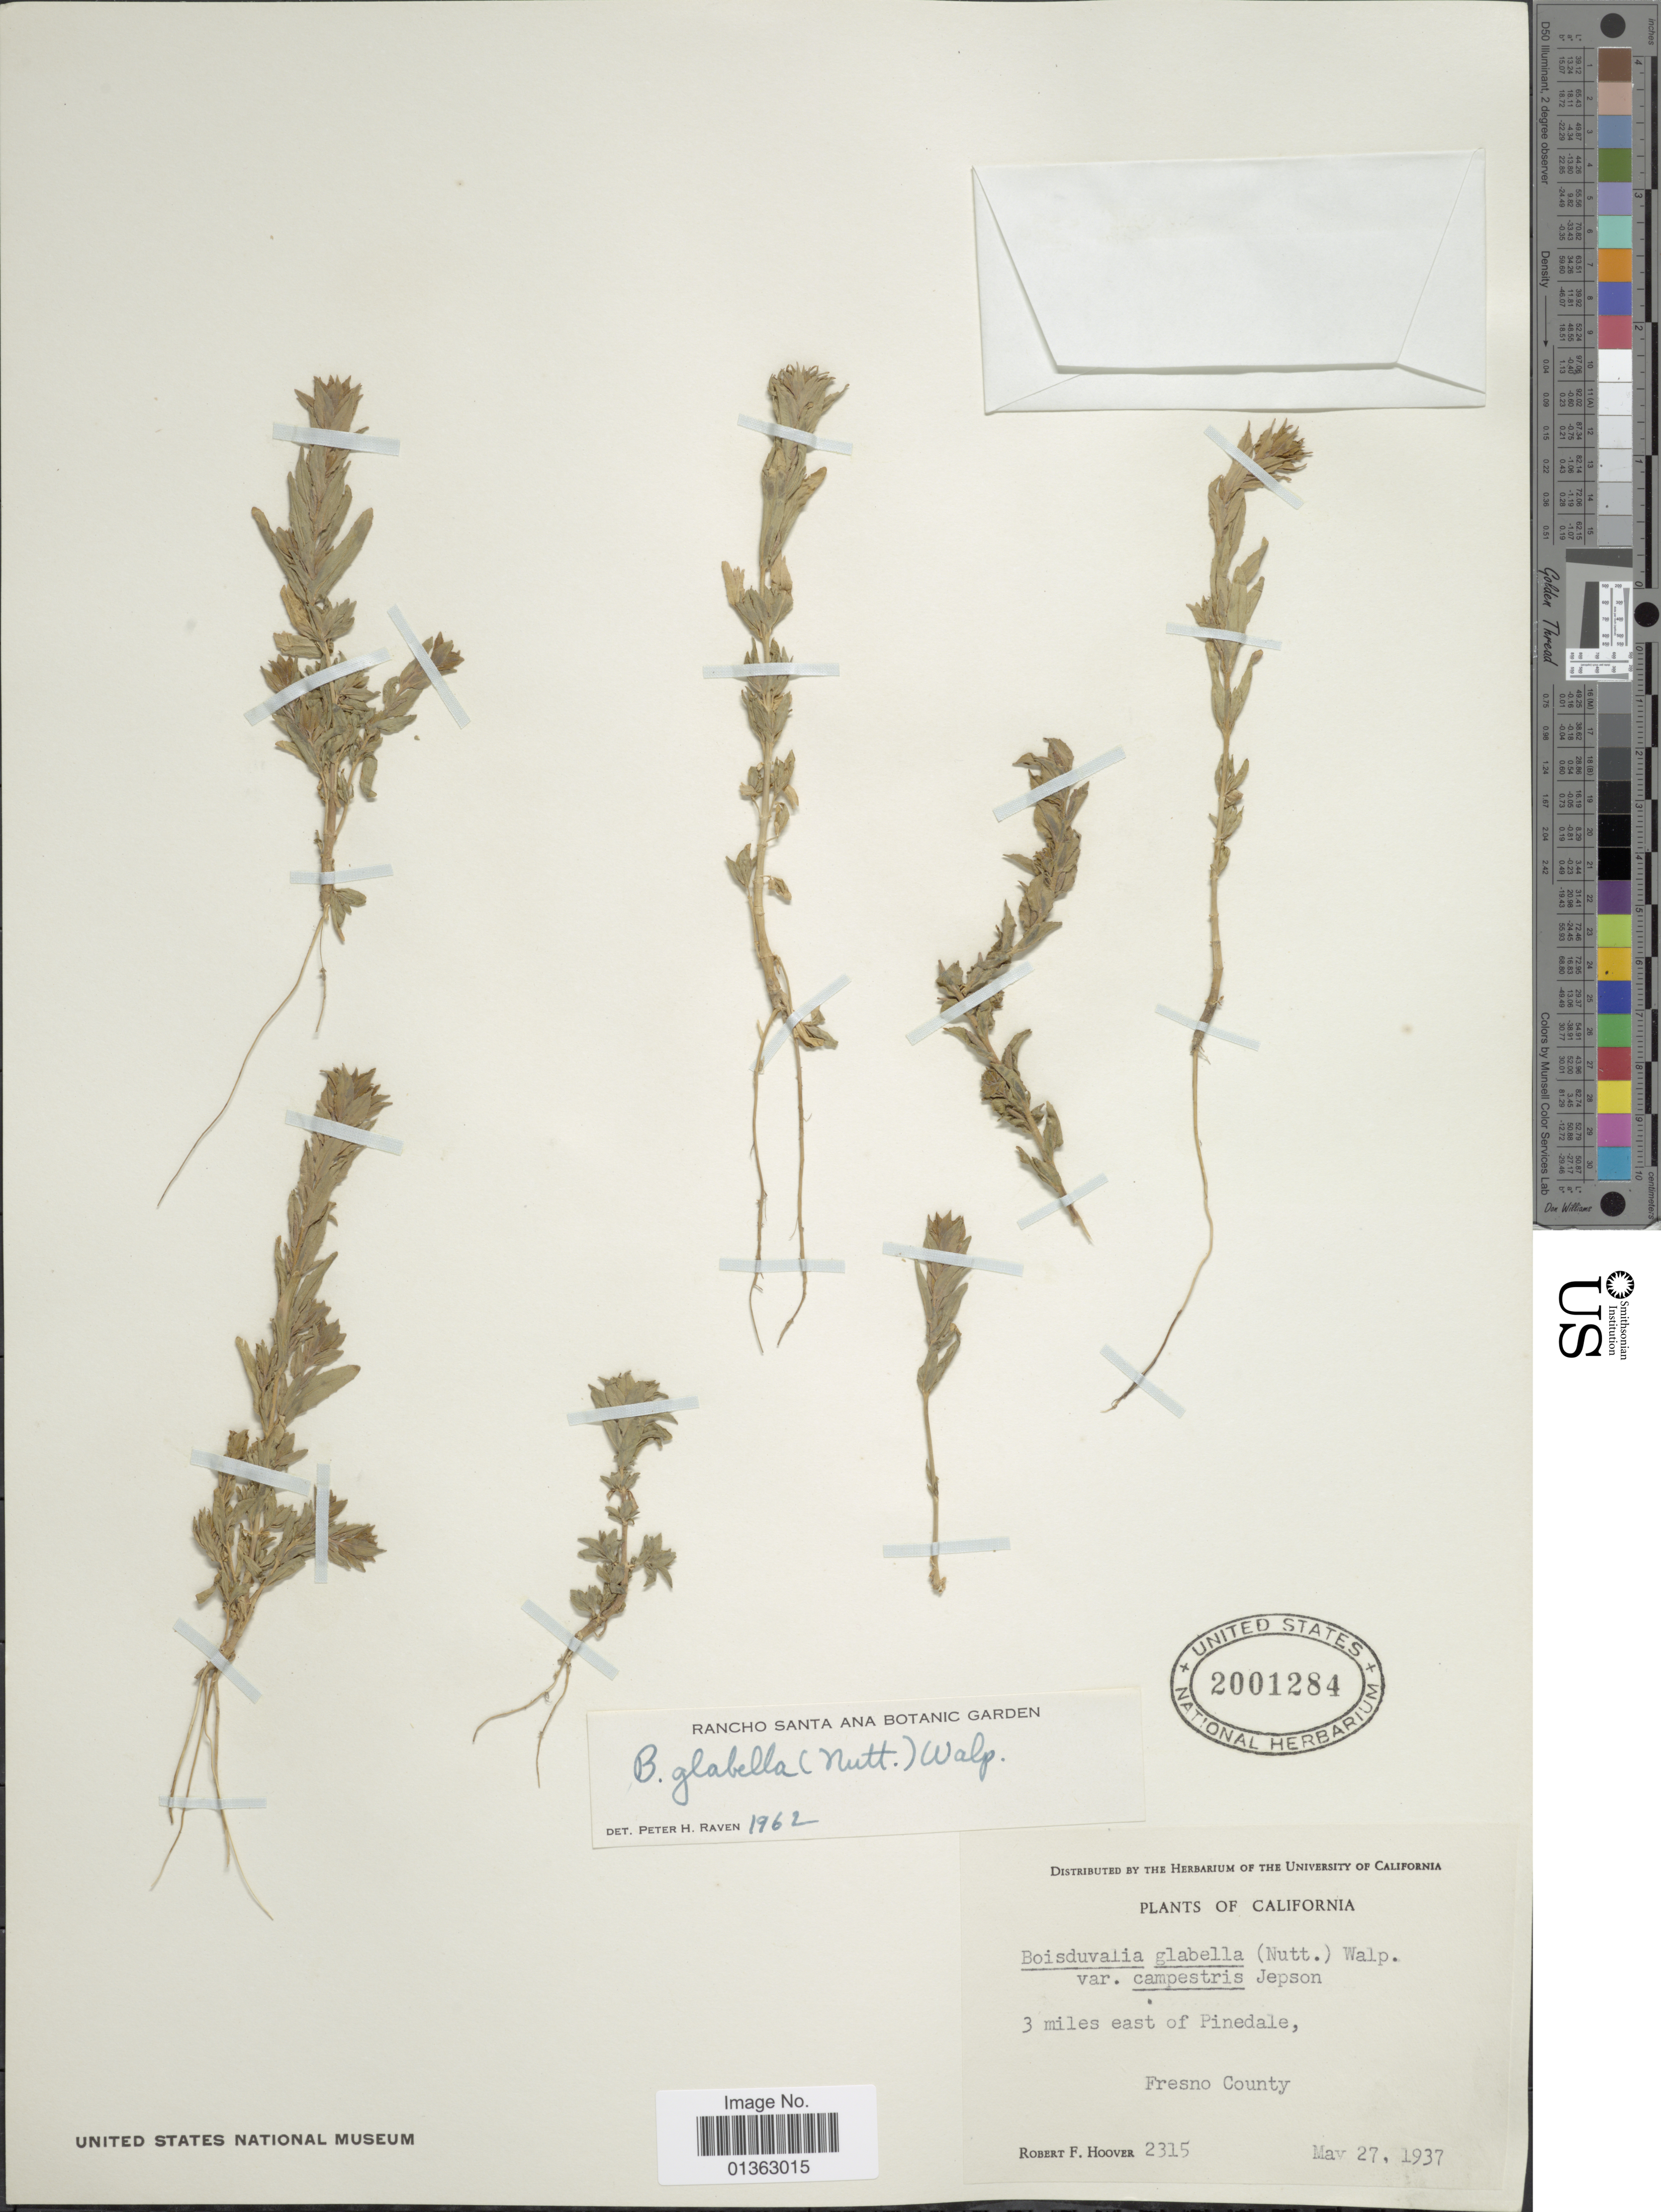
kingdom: Plantae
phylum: Tracheophyta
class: Magnoliopsida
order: Myrtales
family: Onagraceae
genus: Epilobium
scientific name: Epilobium campestre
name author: (Jeps.) Hoch & W.L. Wagner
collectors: R. F. Hoover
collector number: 2315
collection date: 1937-05-27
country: United States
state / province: California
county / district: Fresno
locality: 3 miles east of Pinedale, Fresno County.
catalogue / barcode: US 2001284